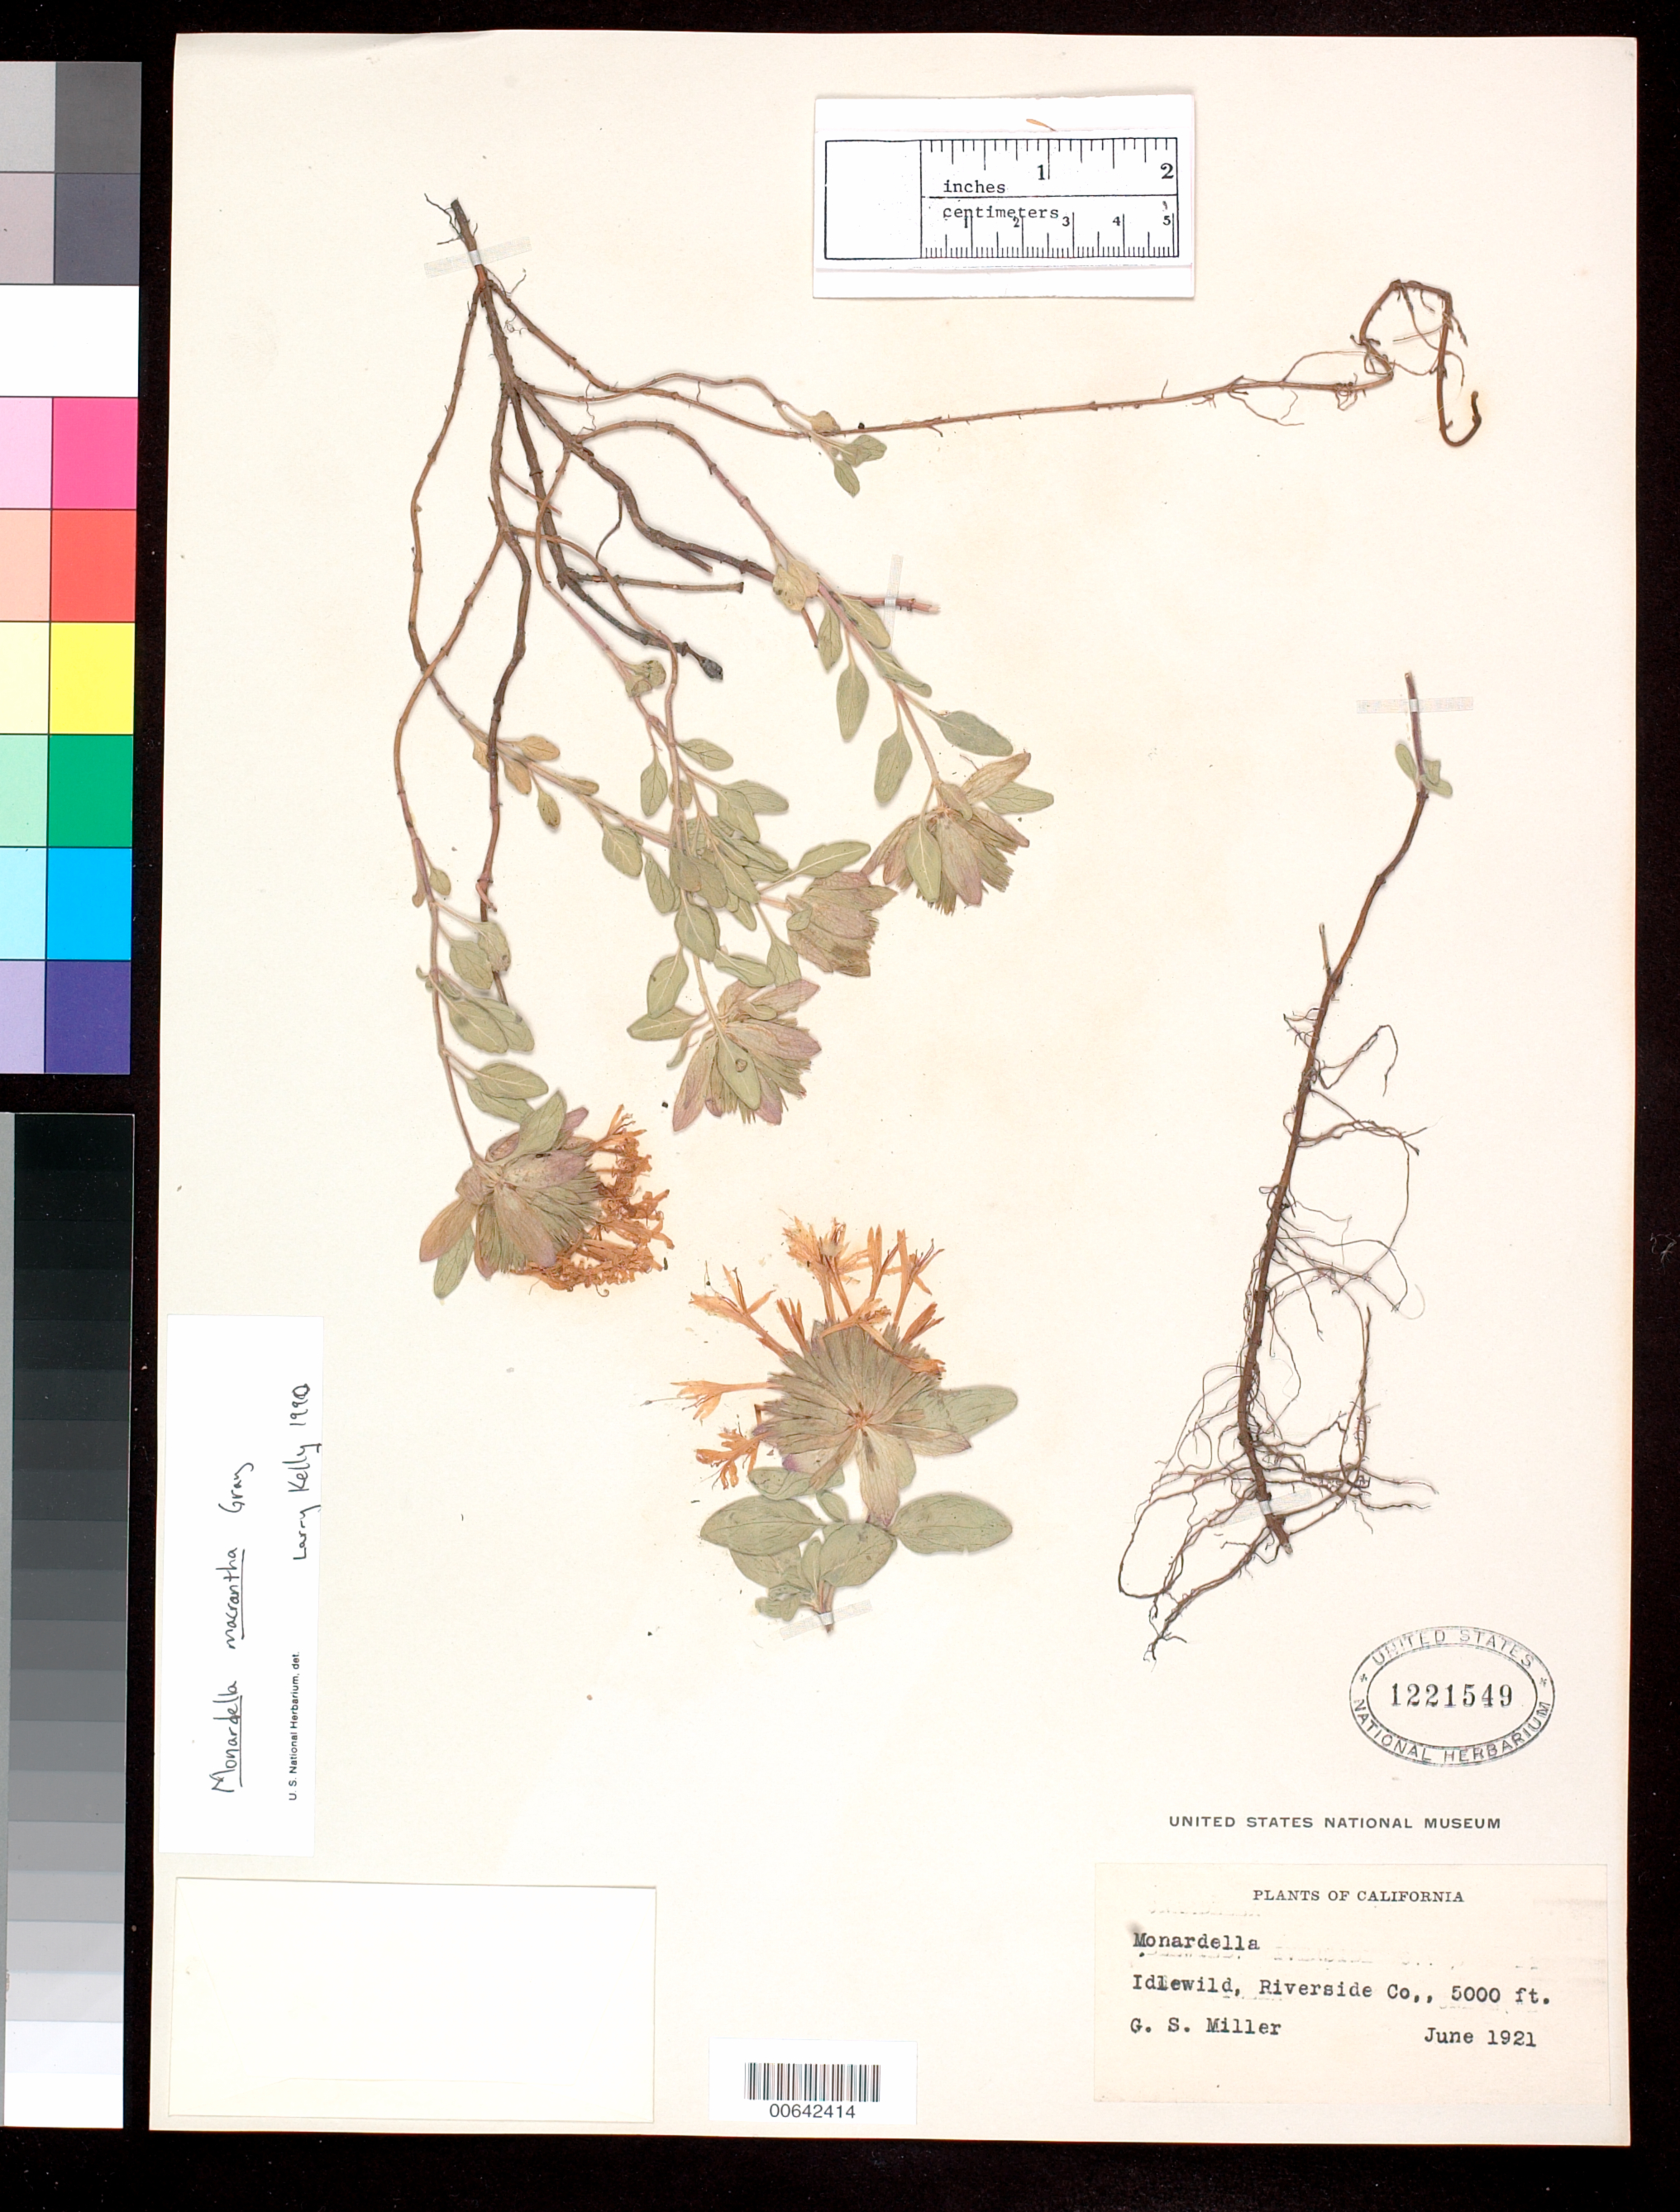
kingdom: Plantae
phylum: Tracheophyta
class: Magnoliopsida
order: Lamiales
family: Lamiaceae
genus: Monardella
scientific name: Monardella macrantha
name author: A. Gray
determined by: Kelly, L. M., (US), NMNH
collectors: G. S. Miller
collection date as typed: Jun 1921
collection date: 1921-06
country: United States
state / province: California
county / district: Riverside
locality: Idlewild.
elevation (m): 1524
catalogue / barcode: US 1221549